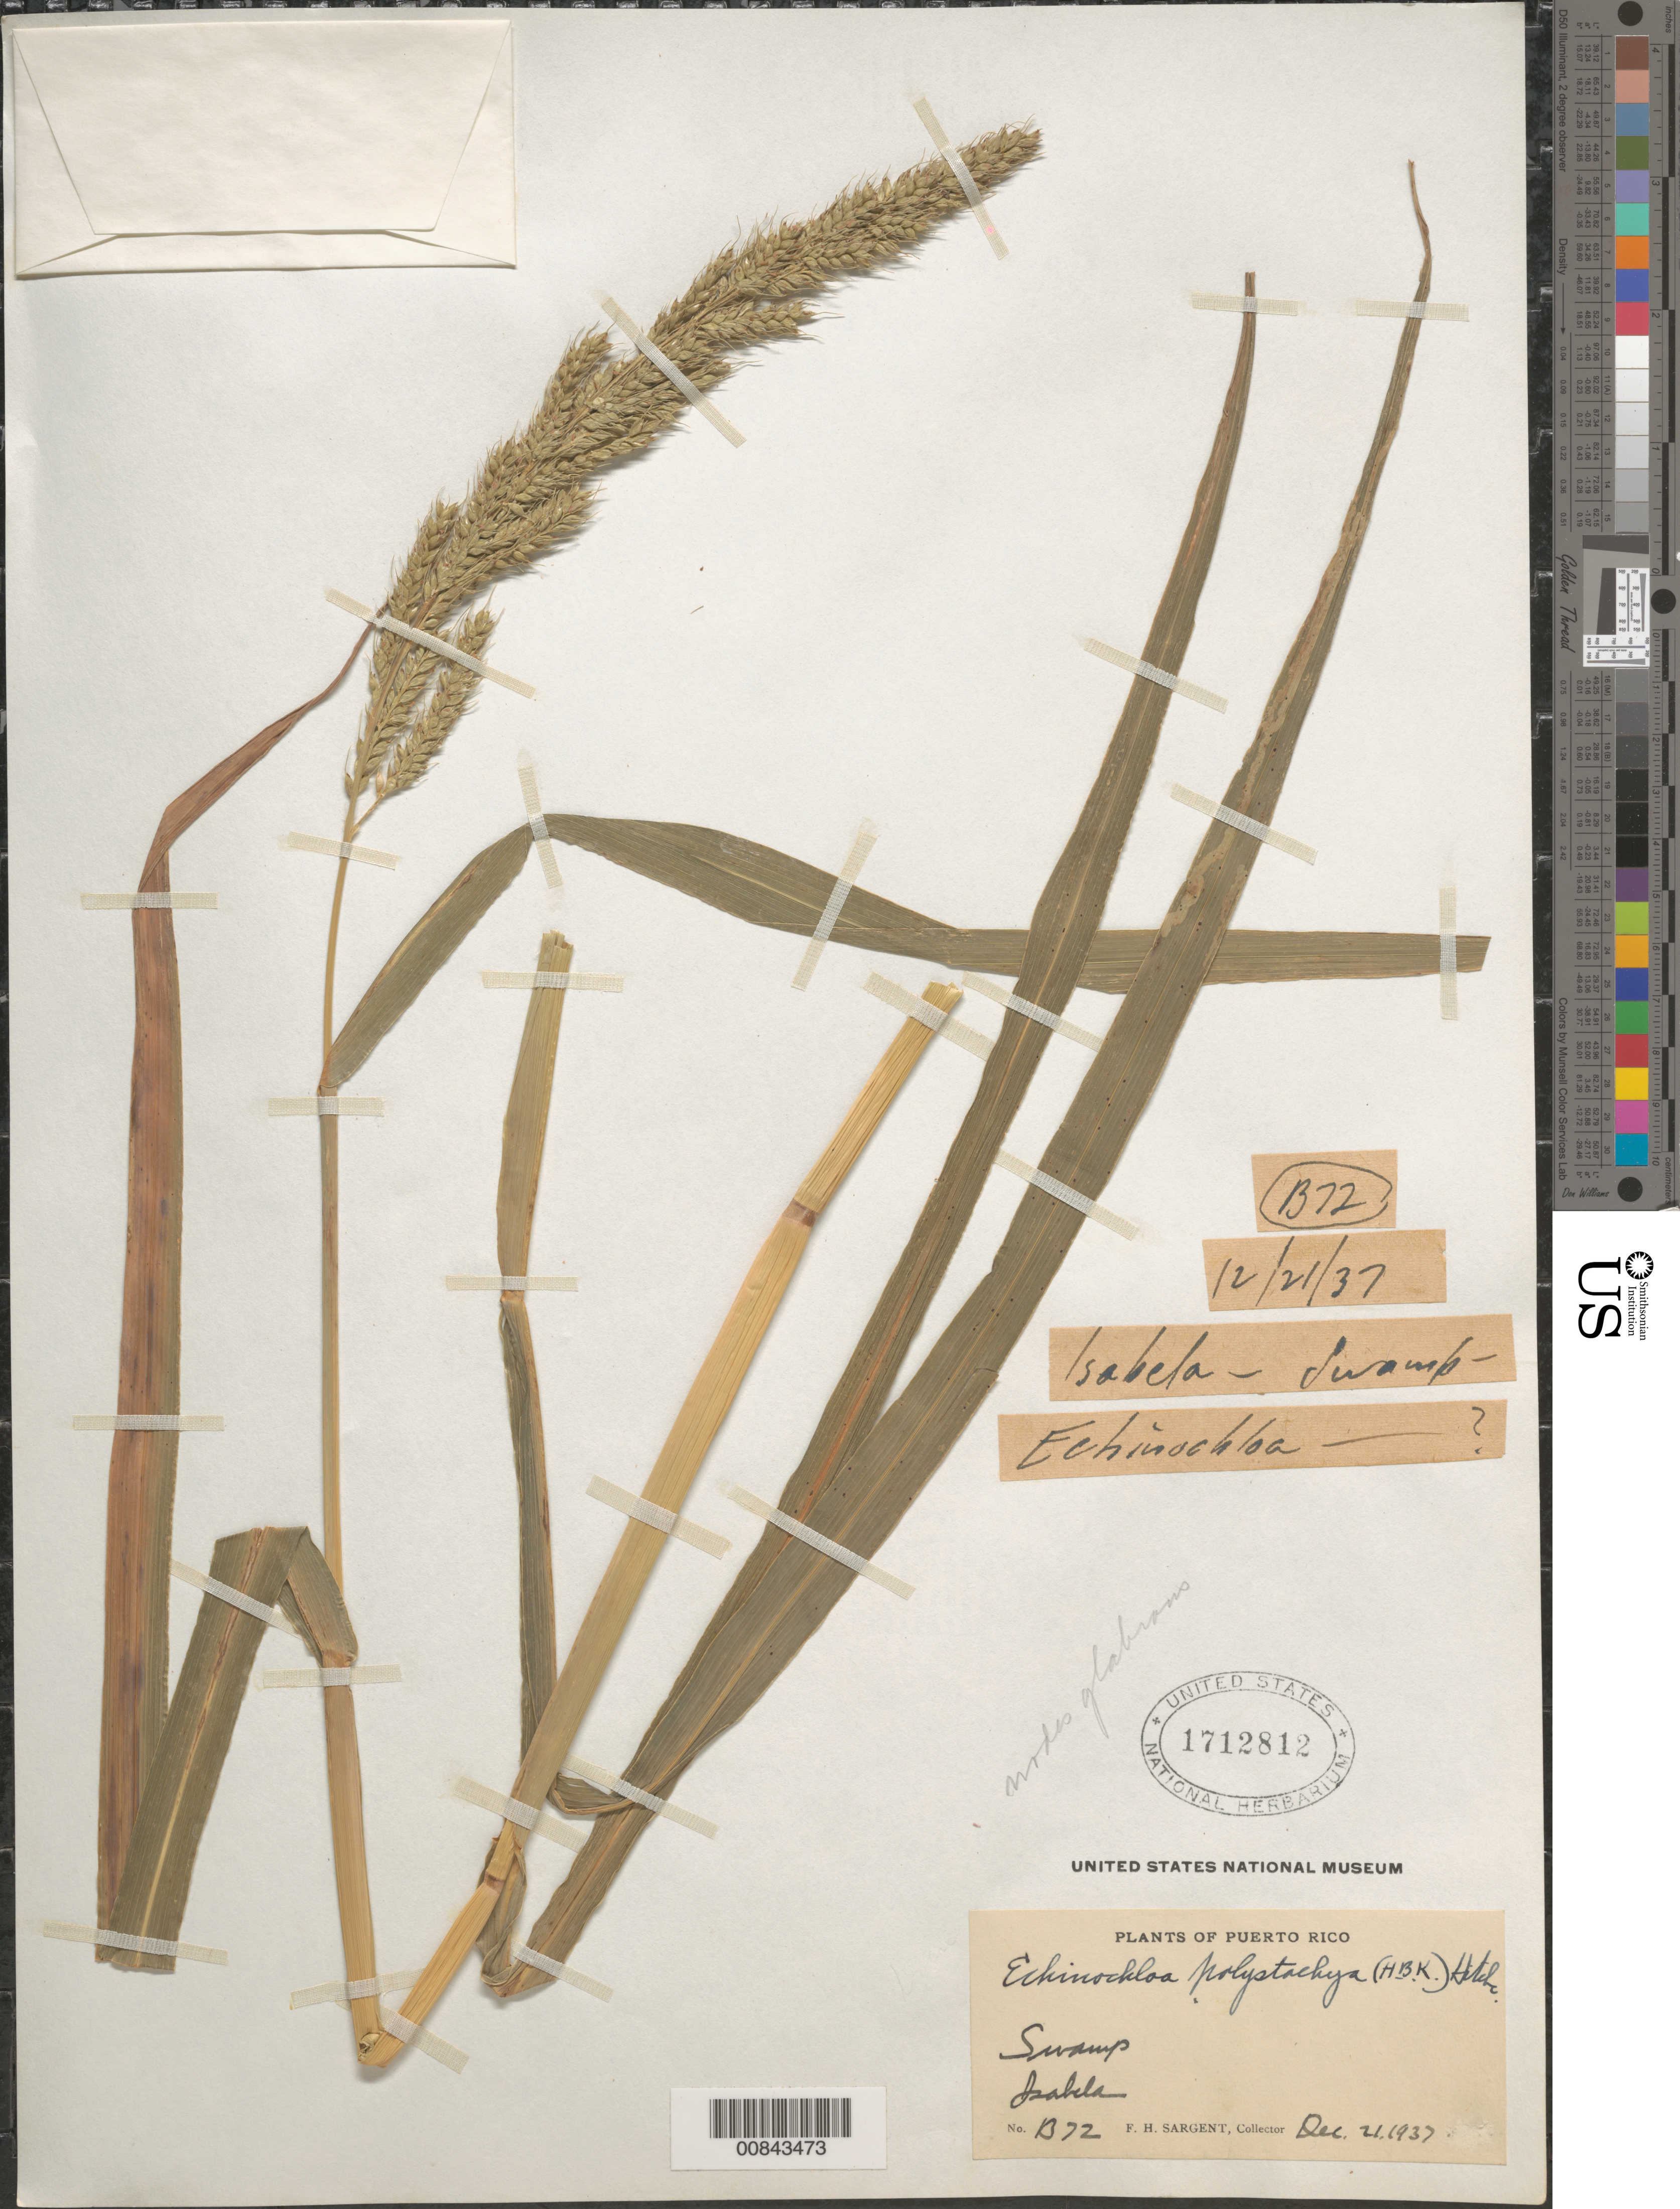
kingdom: Plantae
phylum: Tracheophyta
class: Liliopsida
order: Poales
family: Poaceae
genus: Echinochloa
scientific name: Echinochloa polystachya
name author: (Kunth) Hitchc.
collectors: F. H. Sargent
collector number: B72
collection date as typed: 21 Dec 1937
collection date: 1937-12-21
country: Puerto Rico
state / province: Isabela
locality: Isabela.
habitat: Swamp.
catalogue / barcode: US 1712812